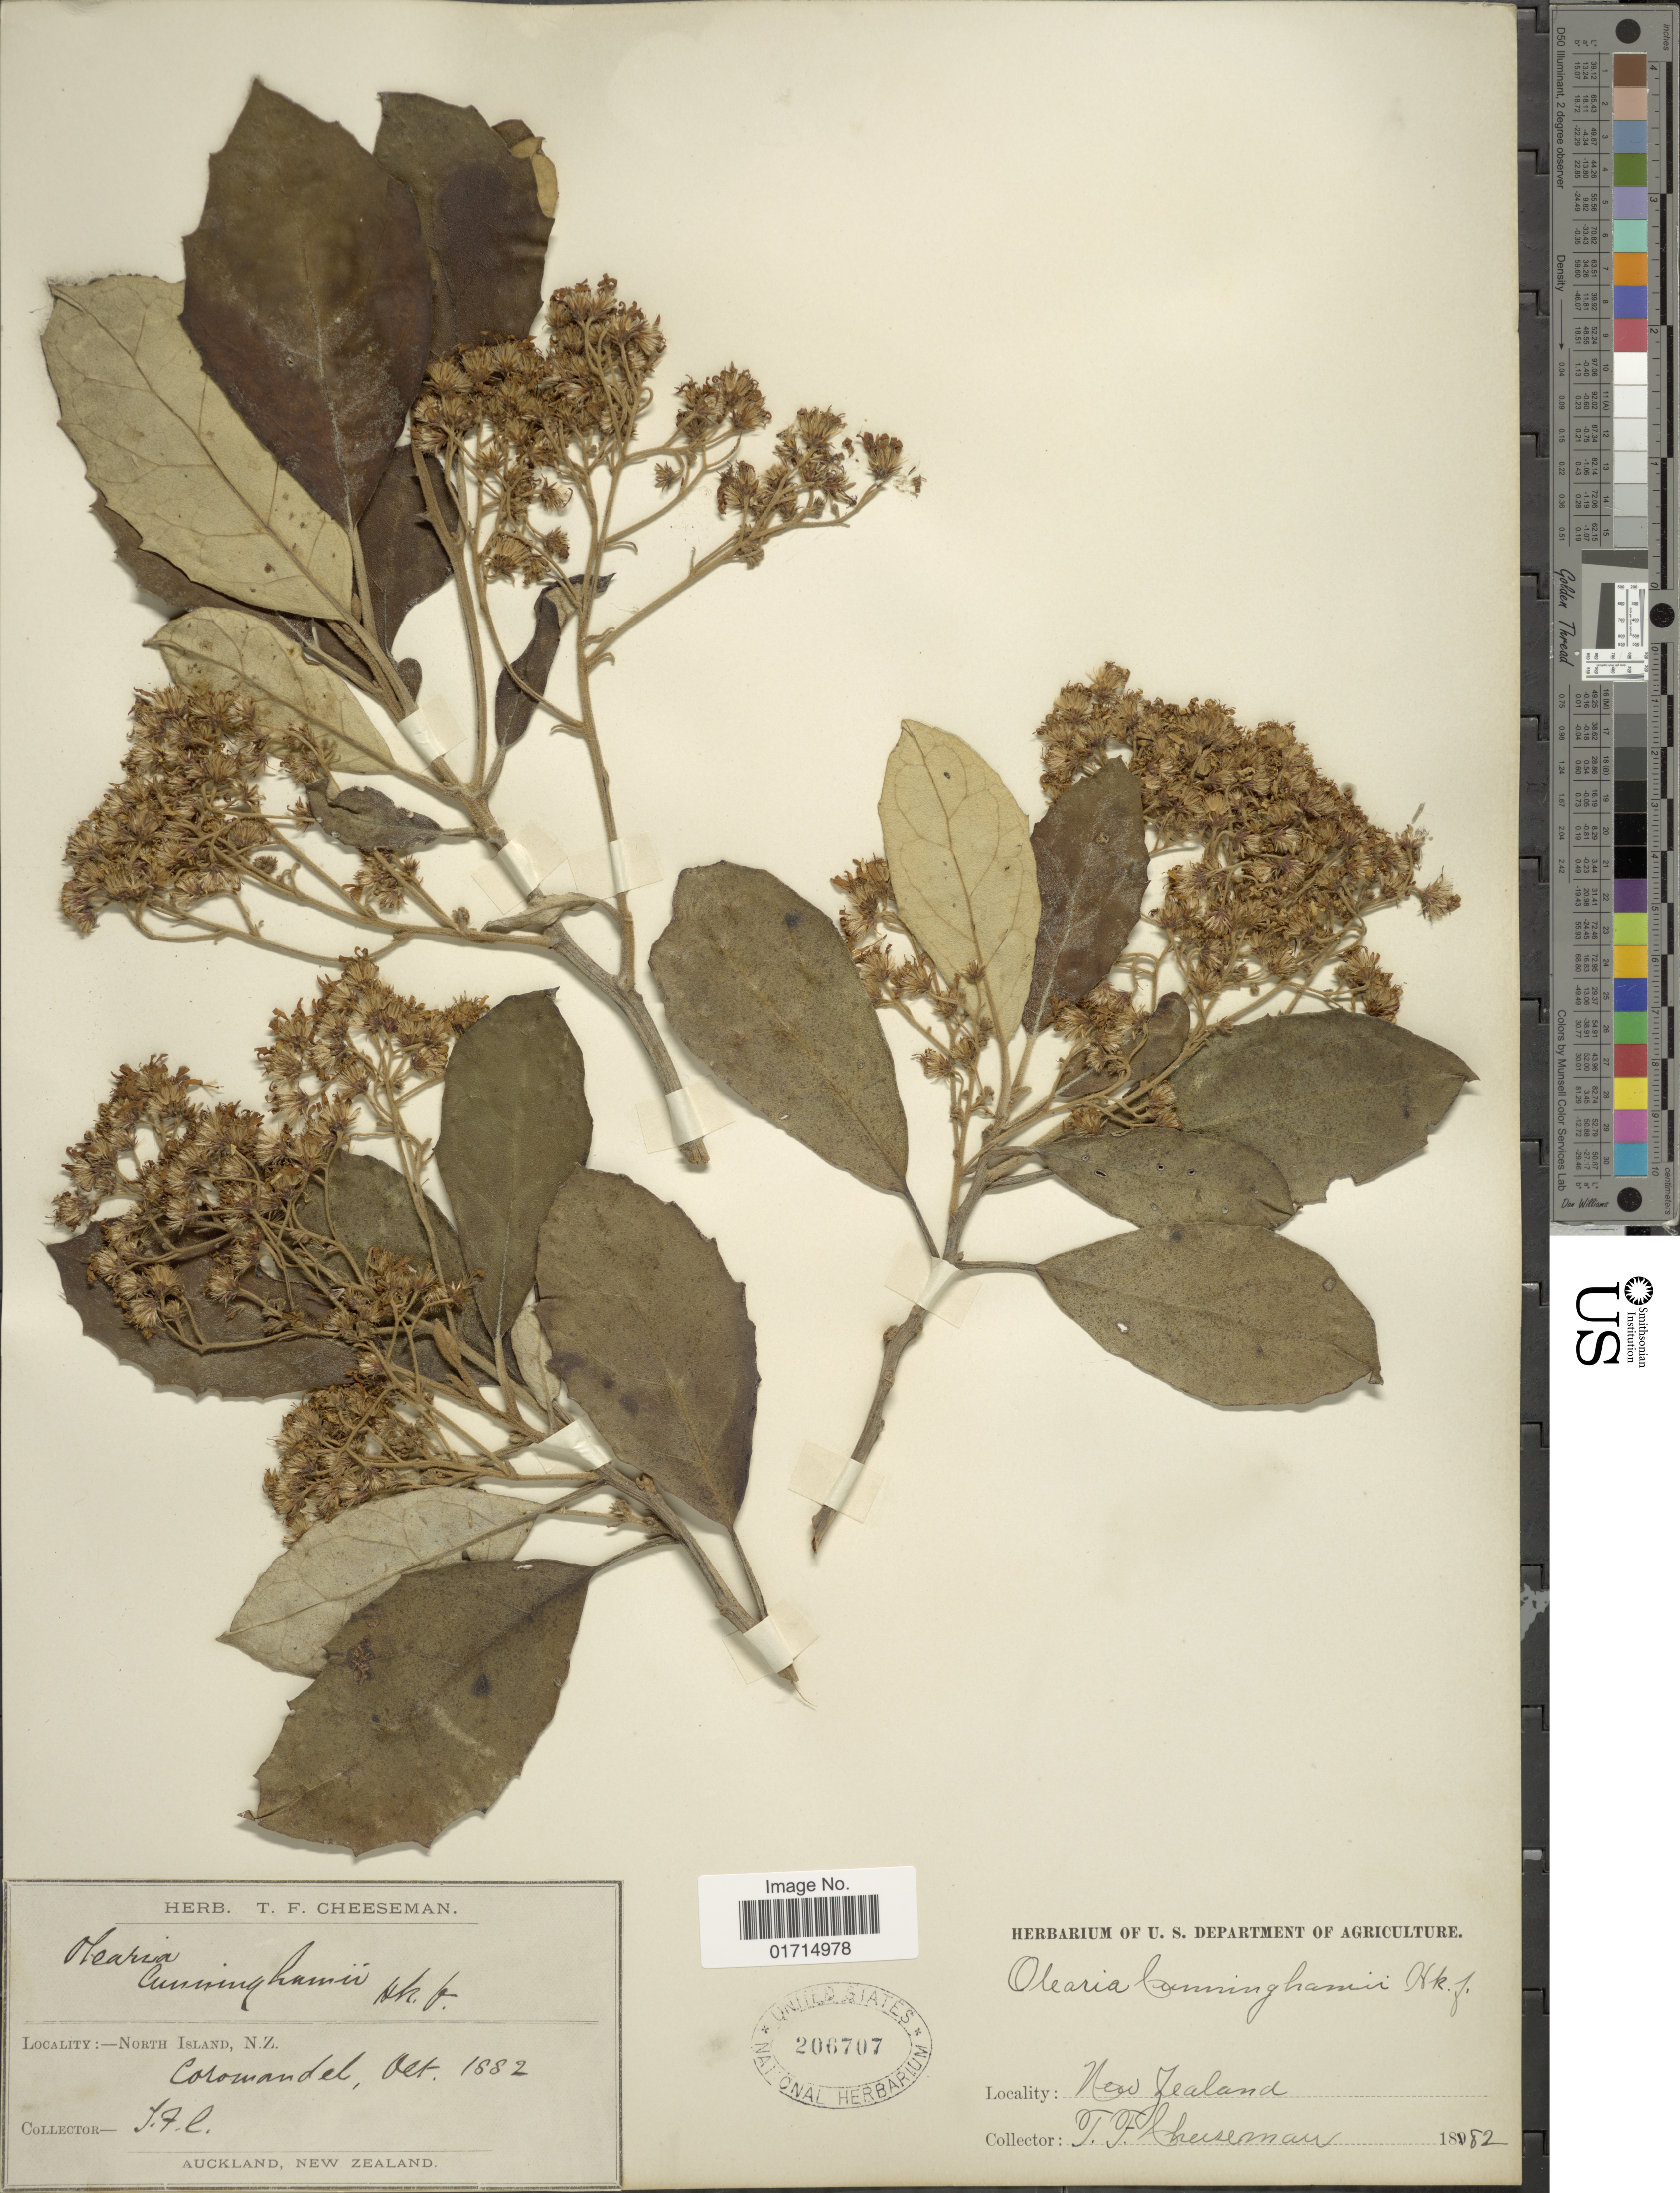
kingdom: Plantae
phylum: Tracheophyta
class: Magnoliopsida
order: Asterales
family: Asteraceae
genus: Olearia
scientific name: Olearia cunninghamii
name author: (Hook. f.) Hook. f.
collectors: T. F. Cheeseman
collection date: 1882-10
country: New Zealand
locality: North Island, N. Z. Coromandel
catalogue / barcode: US 206707